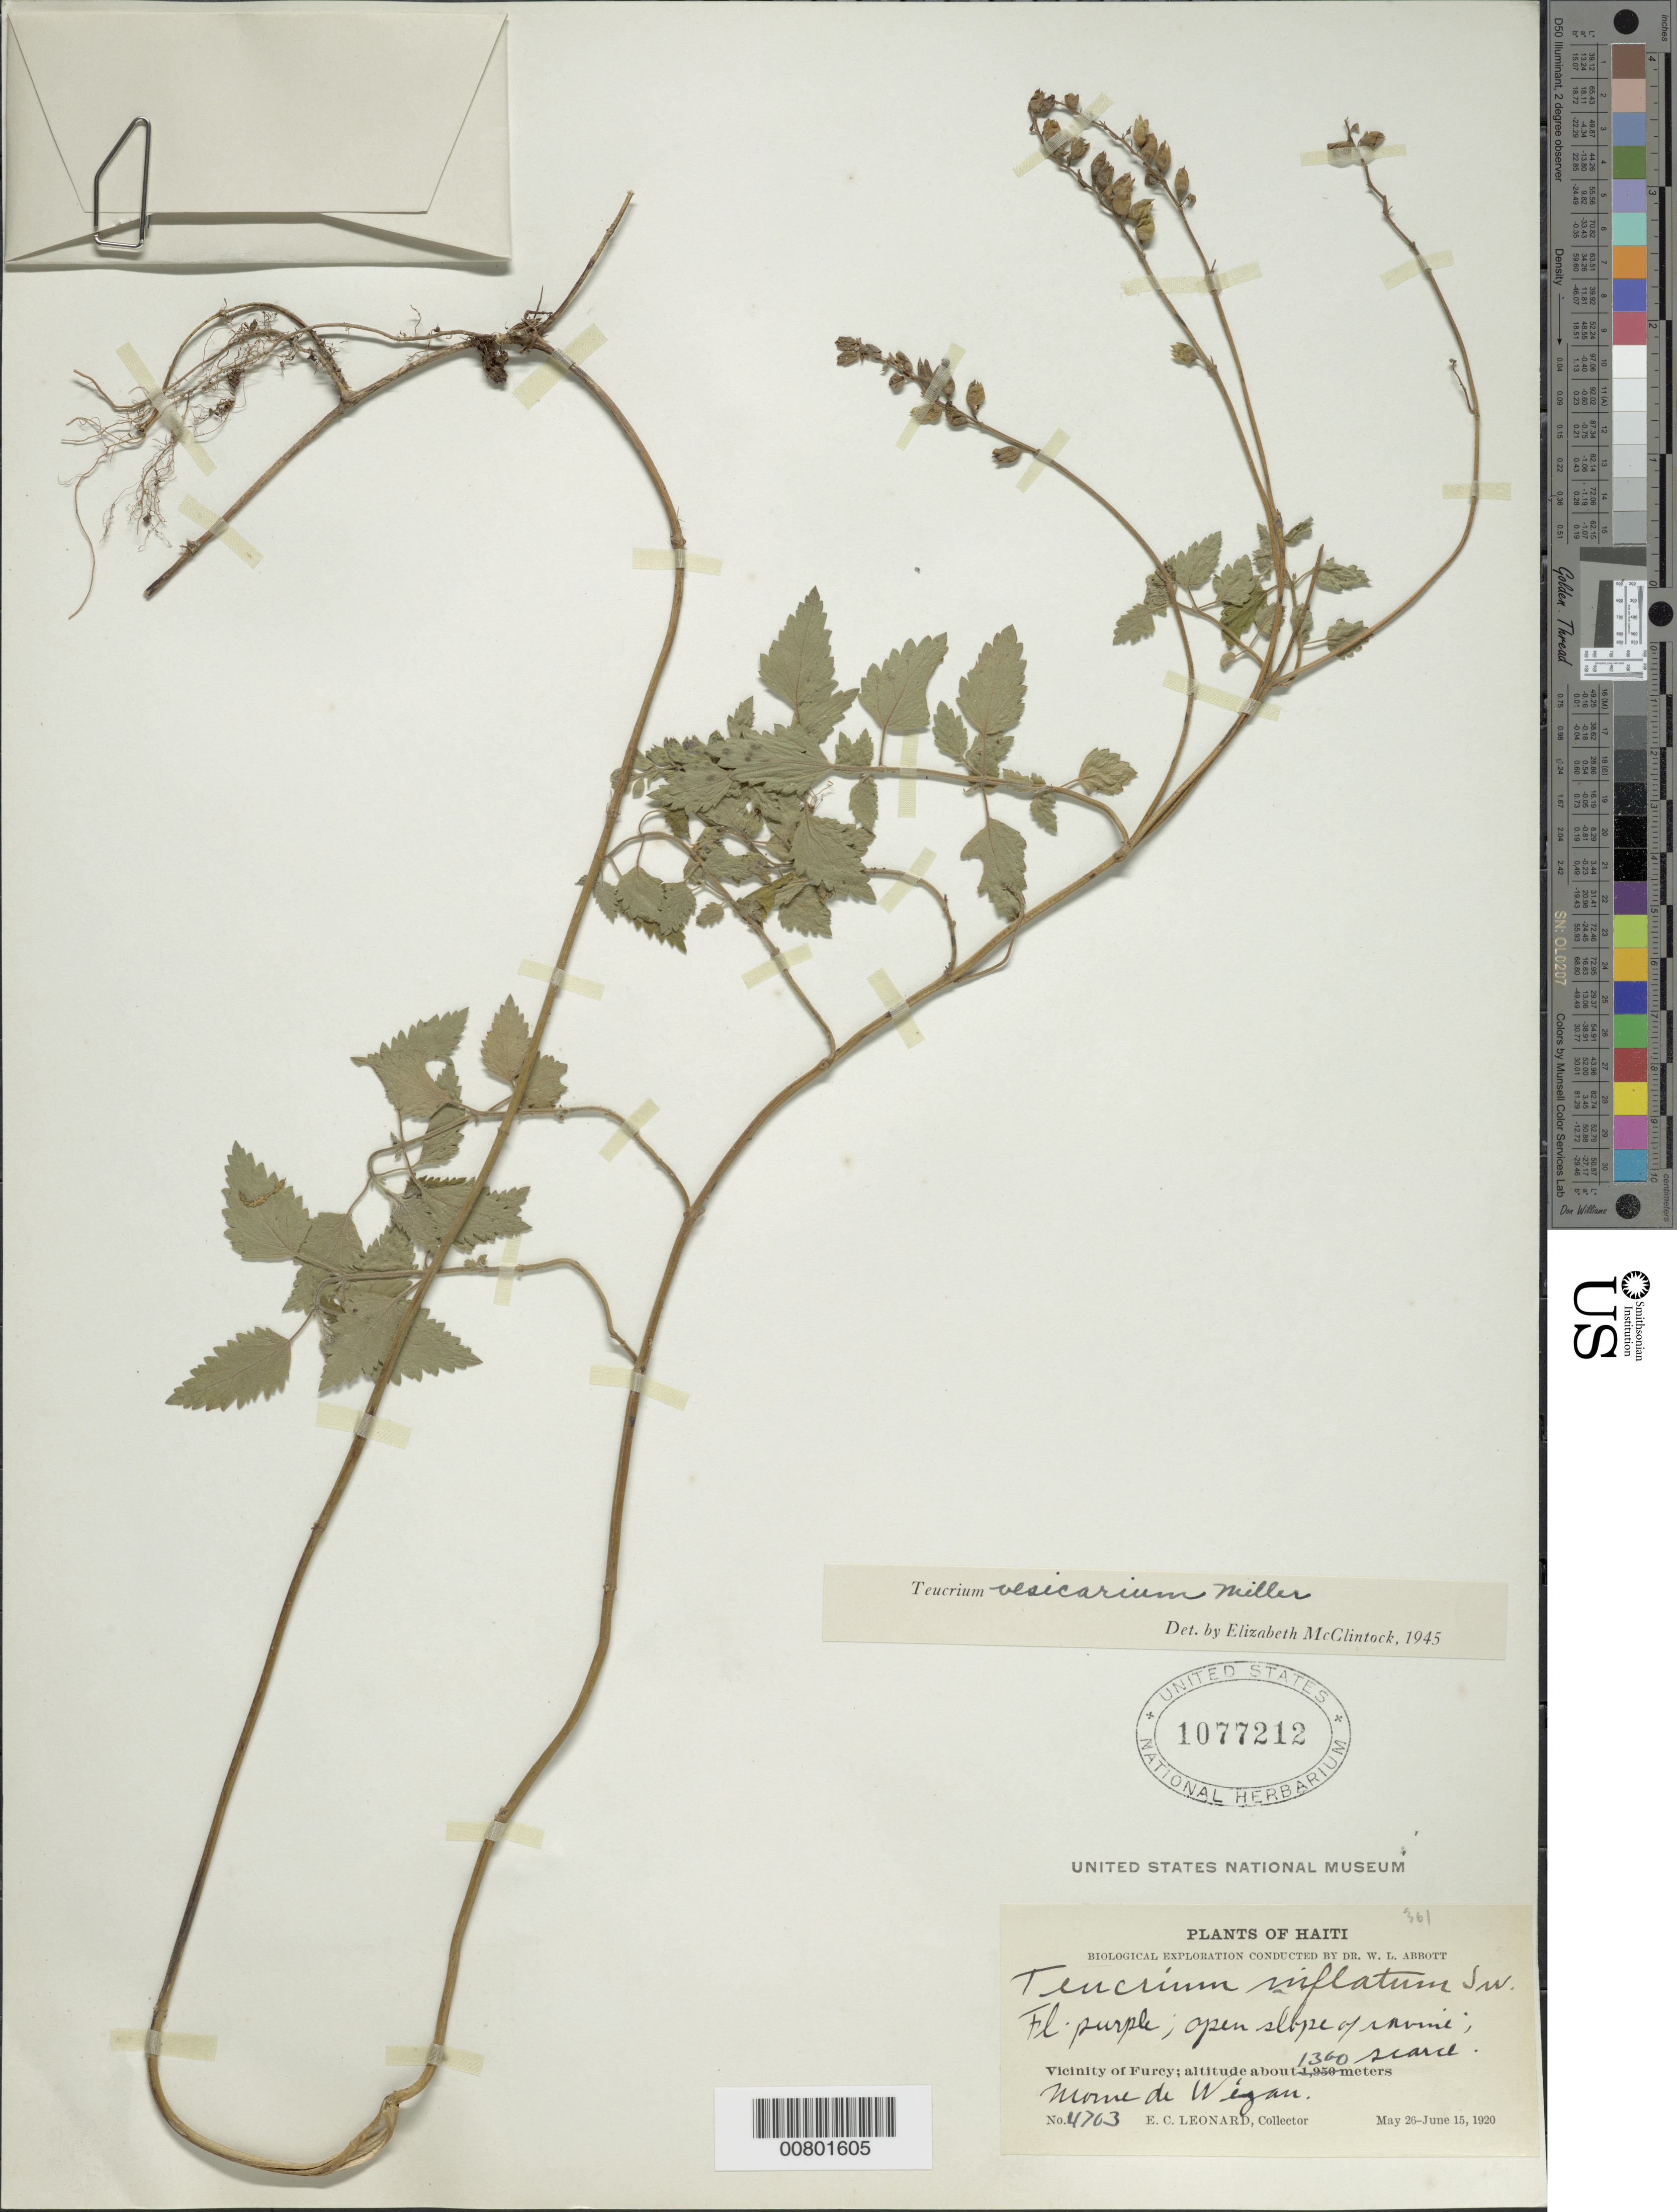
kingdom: Plantae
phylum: Tracheophyta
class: Magnoliopsida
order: Lamiales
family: Lamiaceae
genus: Teucrium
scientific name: Teucrium vesicarium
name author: Mill.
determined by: McClintock, E.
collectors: E. C. Leonard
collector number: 4703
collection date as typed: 26 May 1920 to 15 Jun 1920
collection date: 1920-05-26/1920-06-15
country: Haiti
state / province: Ouest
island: Hispaniola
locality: Vicinity of Furcy, Morne de Wigan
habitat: Open slope of ravine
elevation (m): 1360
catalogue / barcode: US 1077212